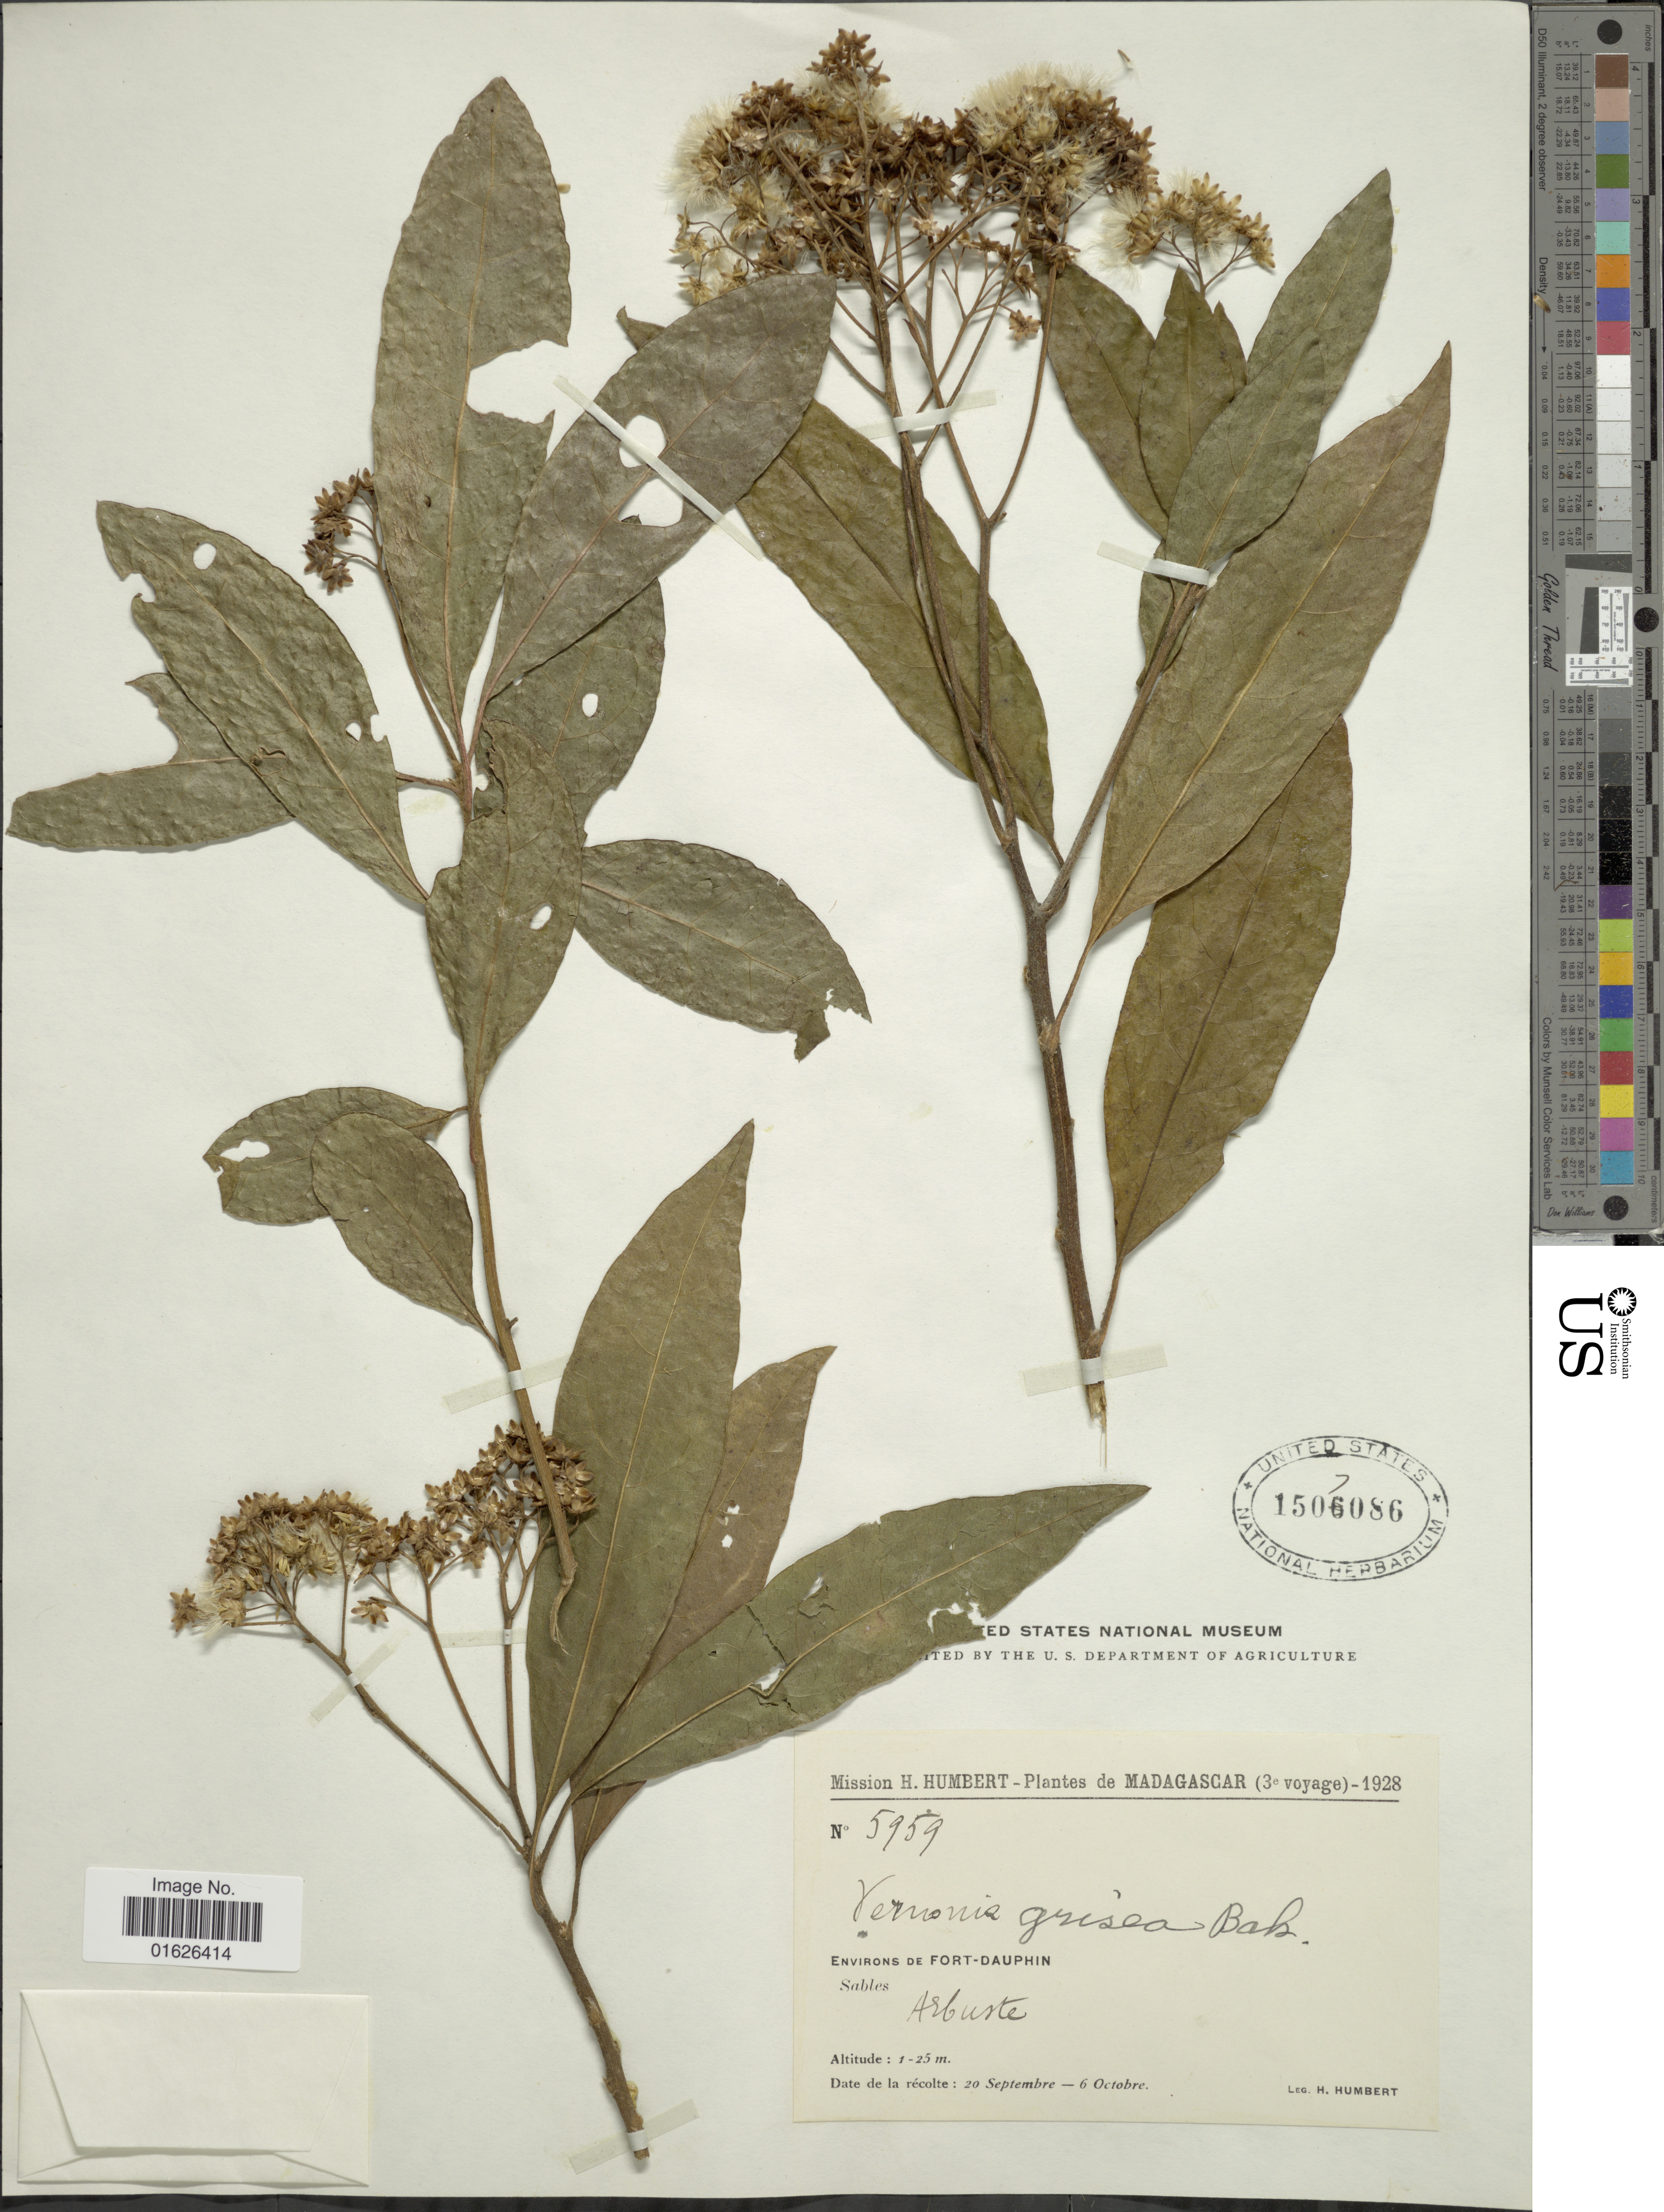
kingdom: Plantae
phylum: Tracheophyta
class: Magnoliopsida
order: Asterales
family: Asteraceae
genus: Gymnanthemum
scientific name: Gymnanthemum exsertum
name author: (Baker) H. Rob.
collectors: H. Humbert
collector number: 5959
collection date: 1928-09-20/1928-10-06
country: Madagascar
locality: Environs de Fort - Dauphin.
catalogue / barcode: US 1507086